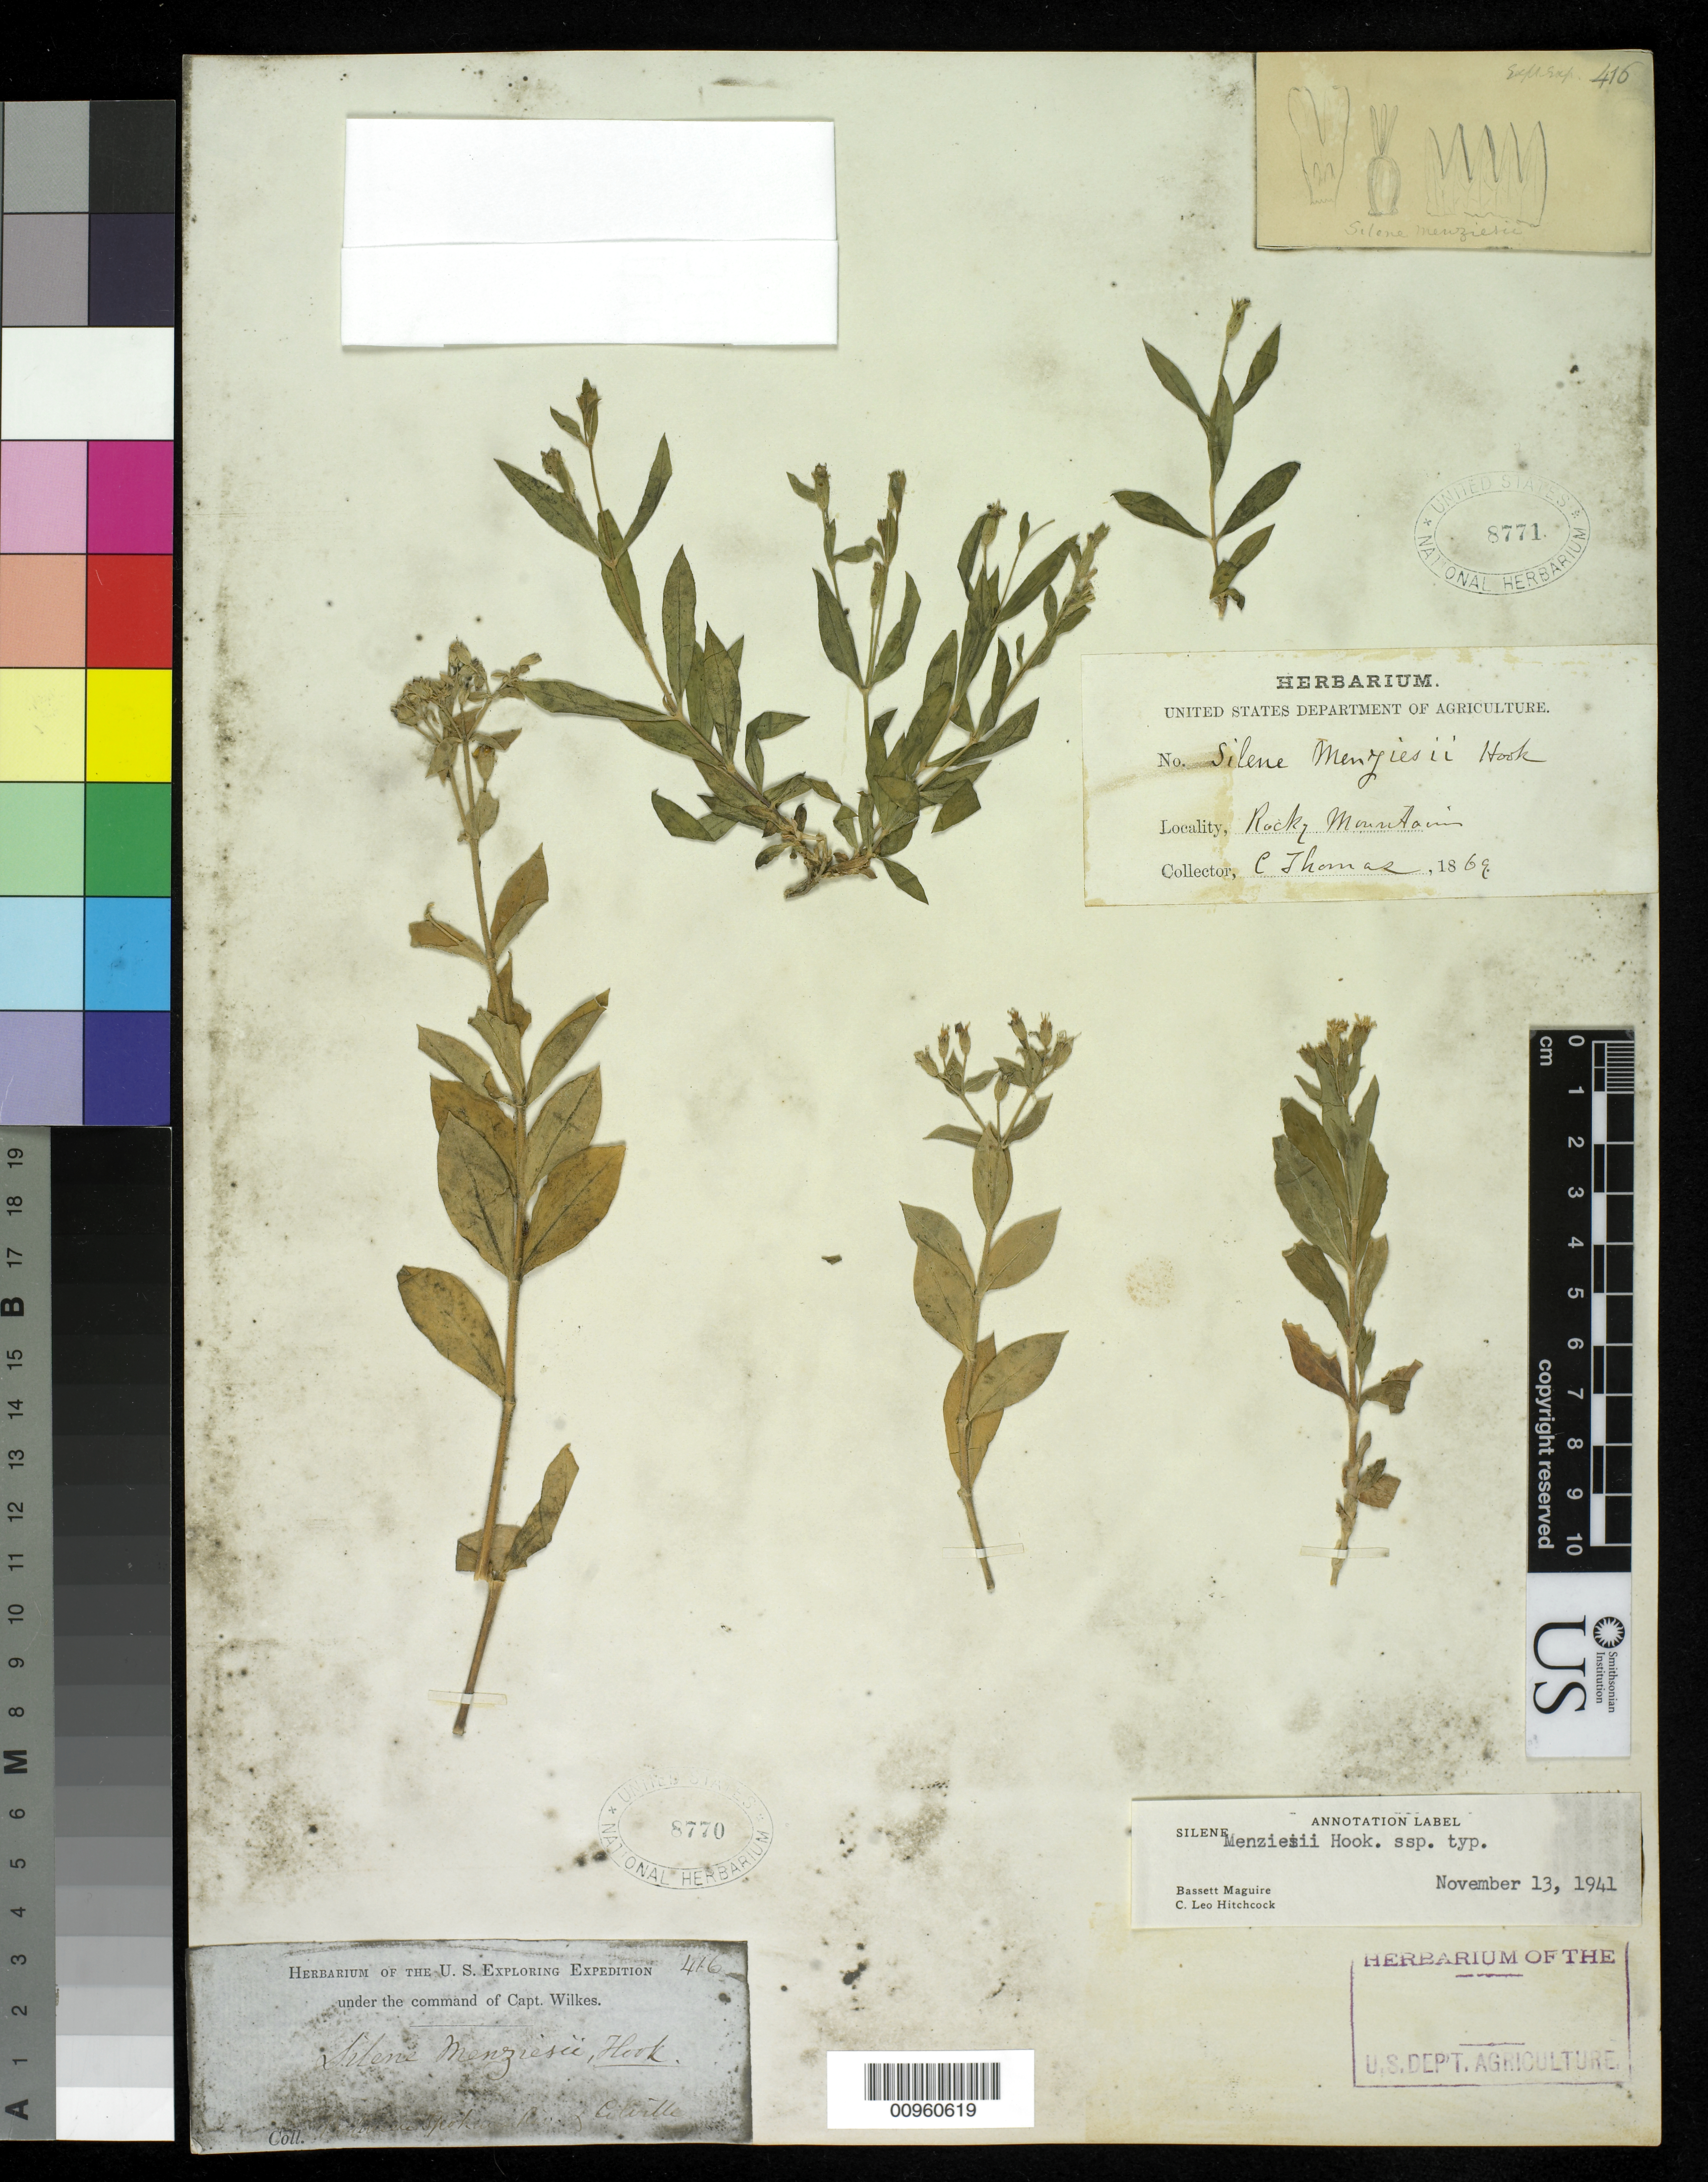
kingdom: Plantae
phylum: Tracheophyta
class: Magnoliopsida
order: Caryophyllales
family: Caryophyllaceae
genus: Silene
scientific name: Silene menziesii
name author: Hook.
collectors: Wilkes Explor. Exped.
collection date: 1838/1842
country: United States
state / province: Washington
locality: Spokanoe River Colville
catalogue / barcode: US 8770